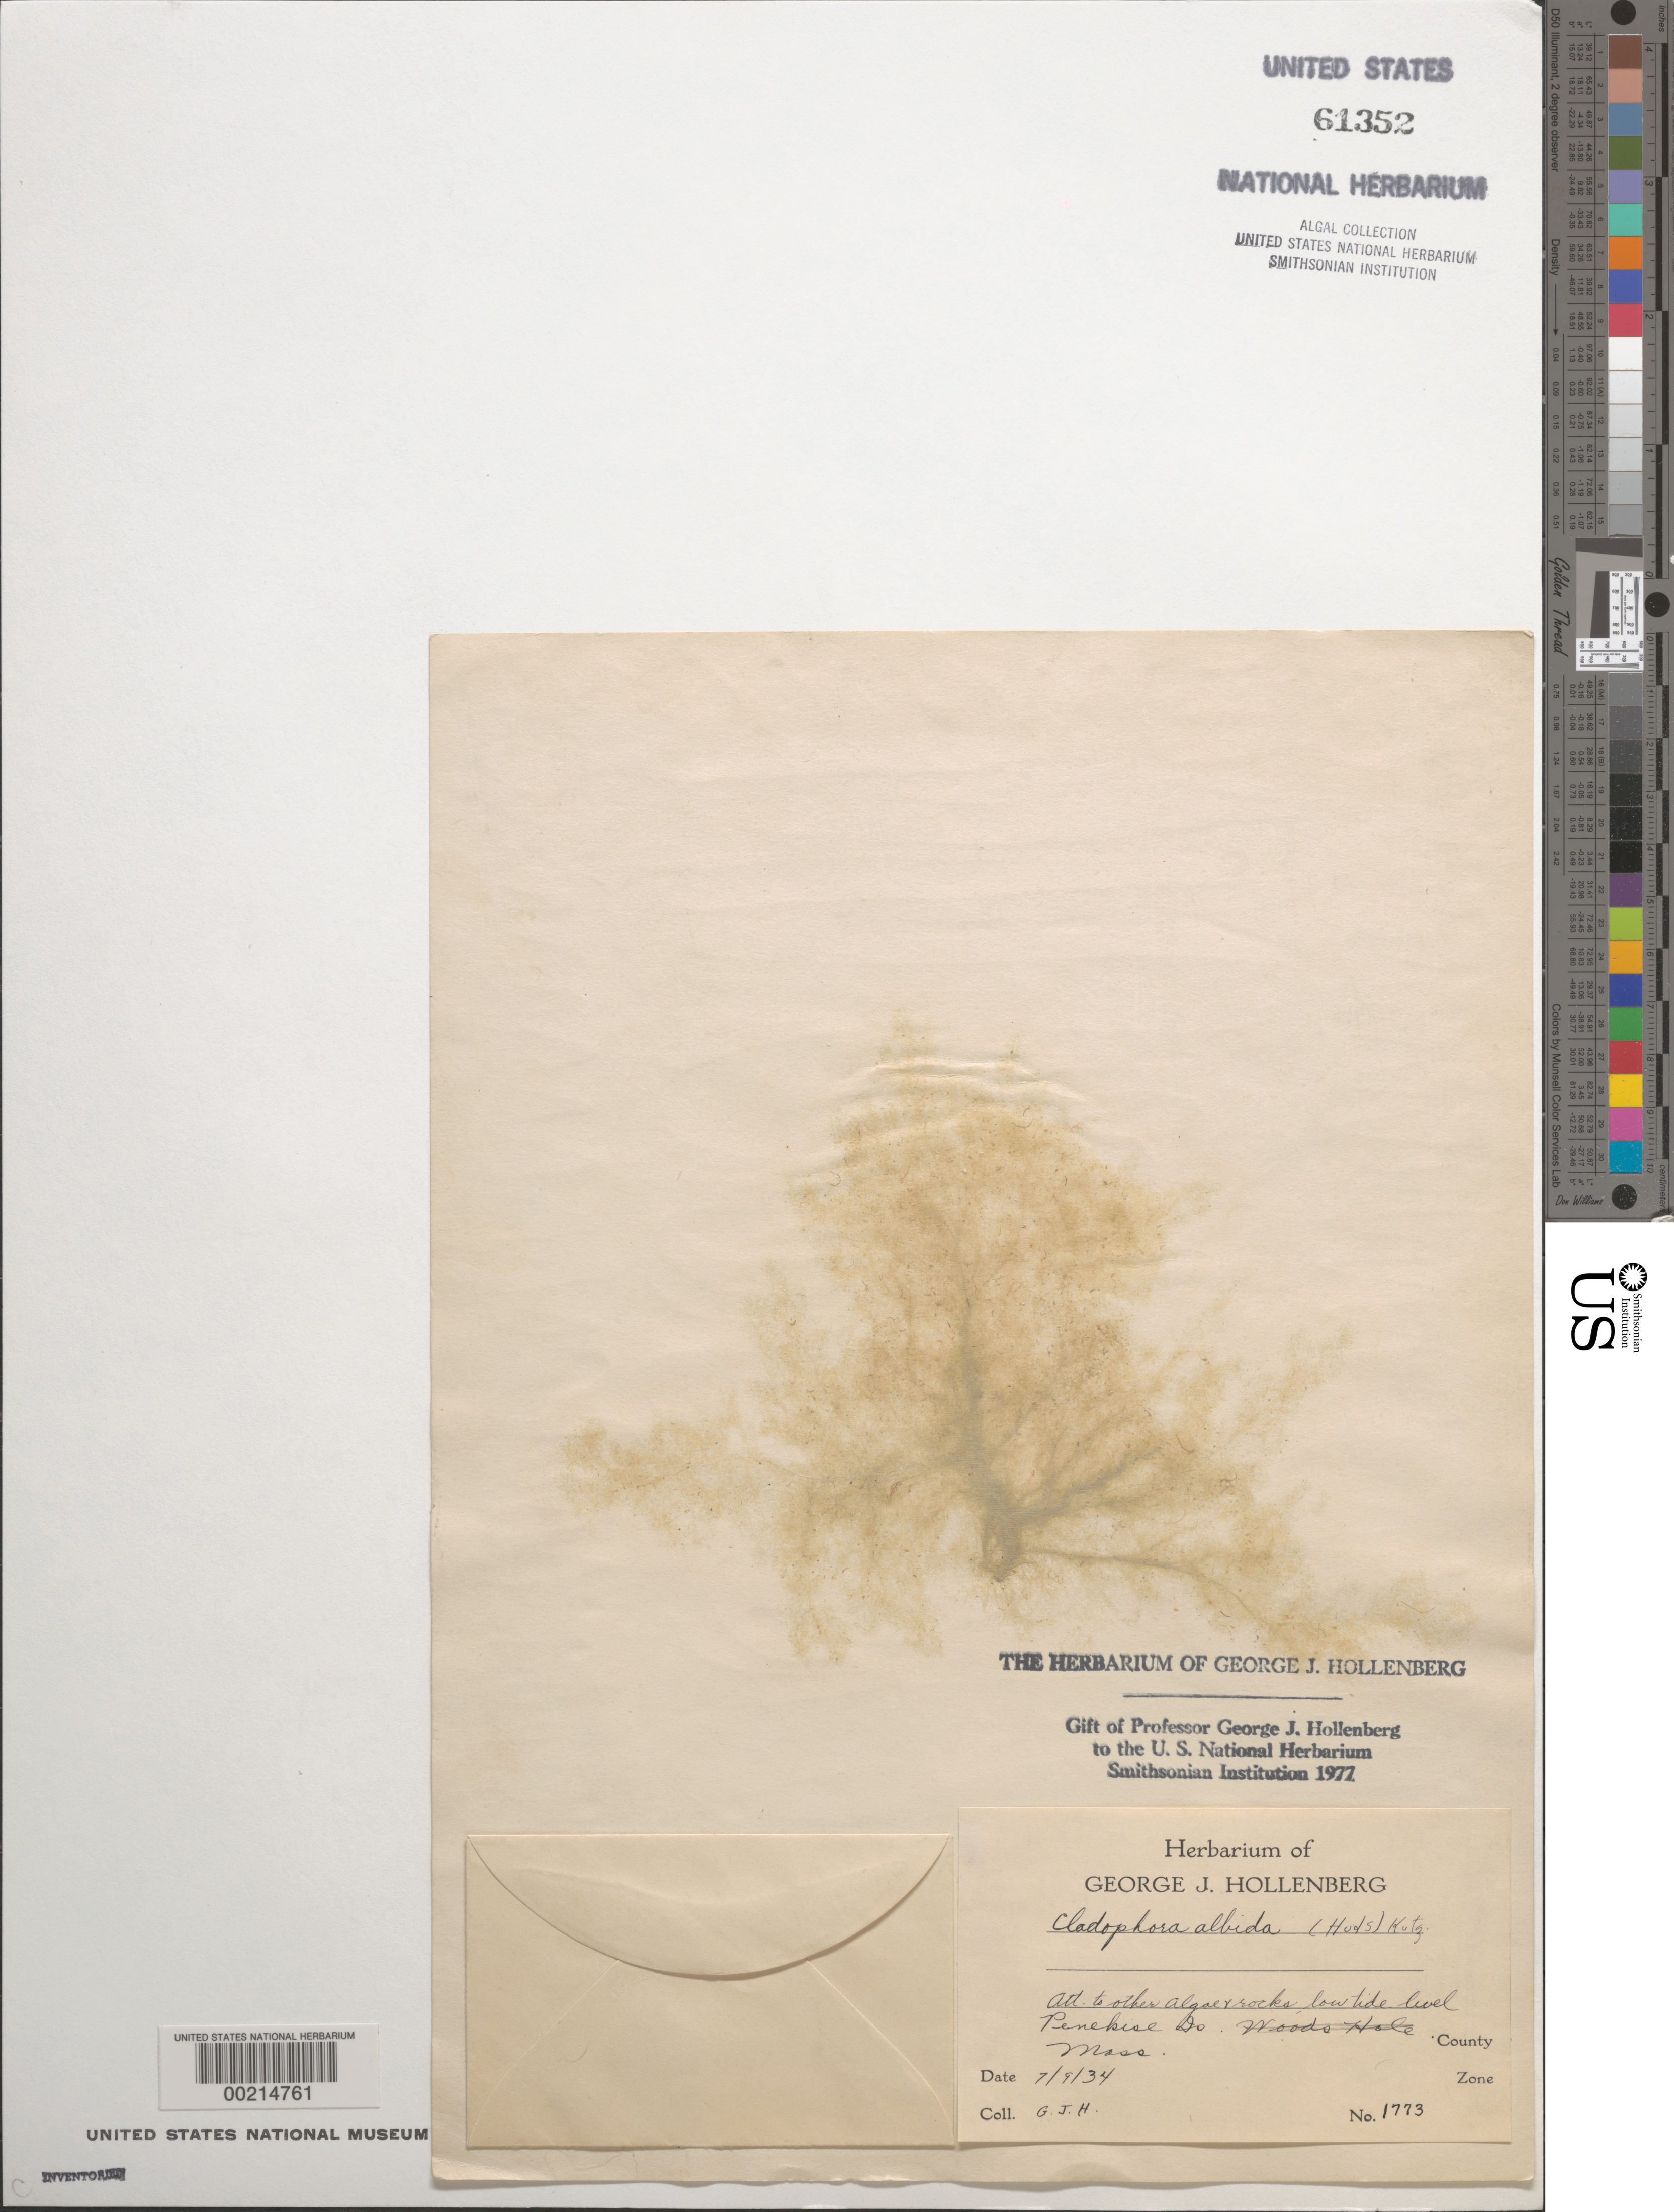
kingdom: Plantae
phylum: Chlorophyta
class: Ulvophyceae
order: Cladophorales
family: Cladophoraceae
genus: Cladophora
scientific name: Cladophora albida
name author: (Nees) Kütz.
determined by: Hollenberg, George J.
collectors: G. Hollenberg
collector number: GJH 1773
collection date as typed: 09 Jul 1934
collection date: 1934-07-09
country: United States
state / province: Massachusetts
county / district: Dukes County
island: Penikese Island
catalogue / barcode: US 61352